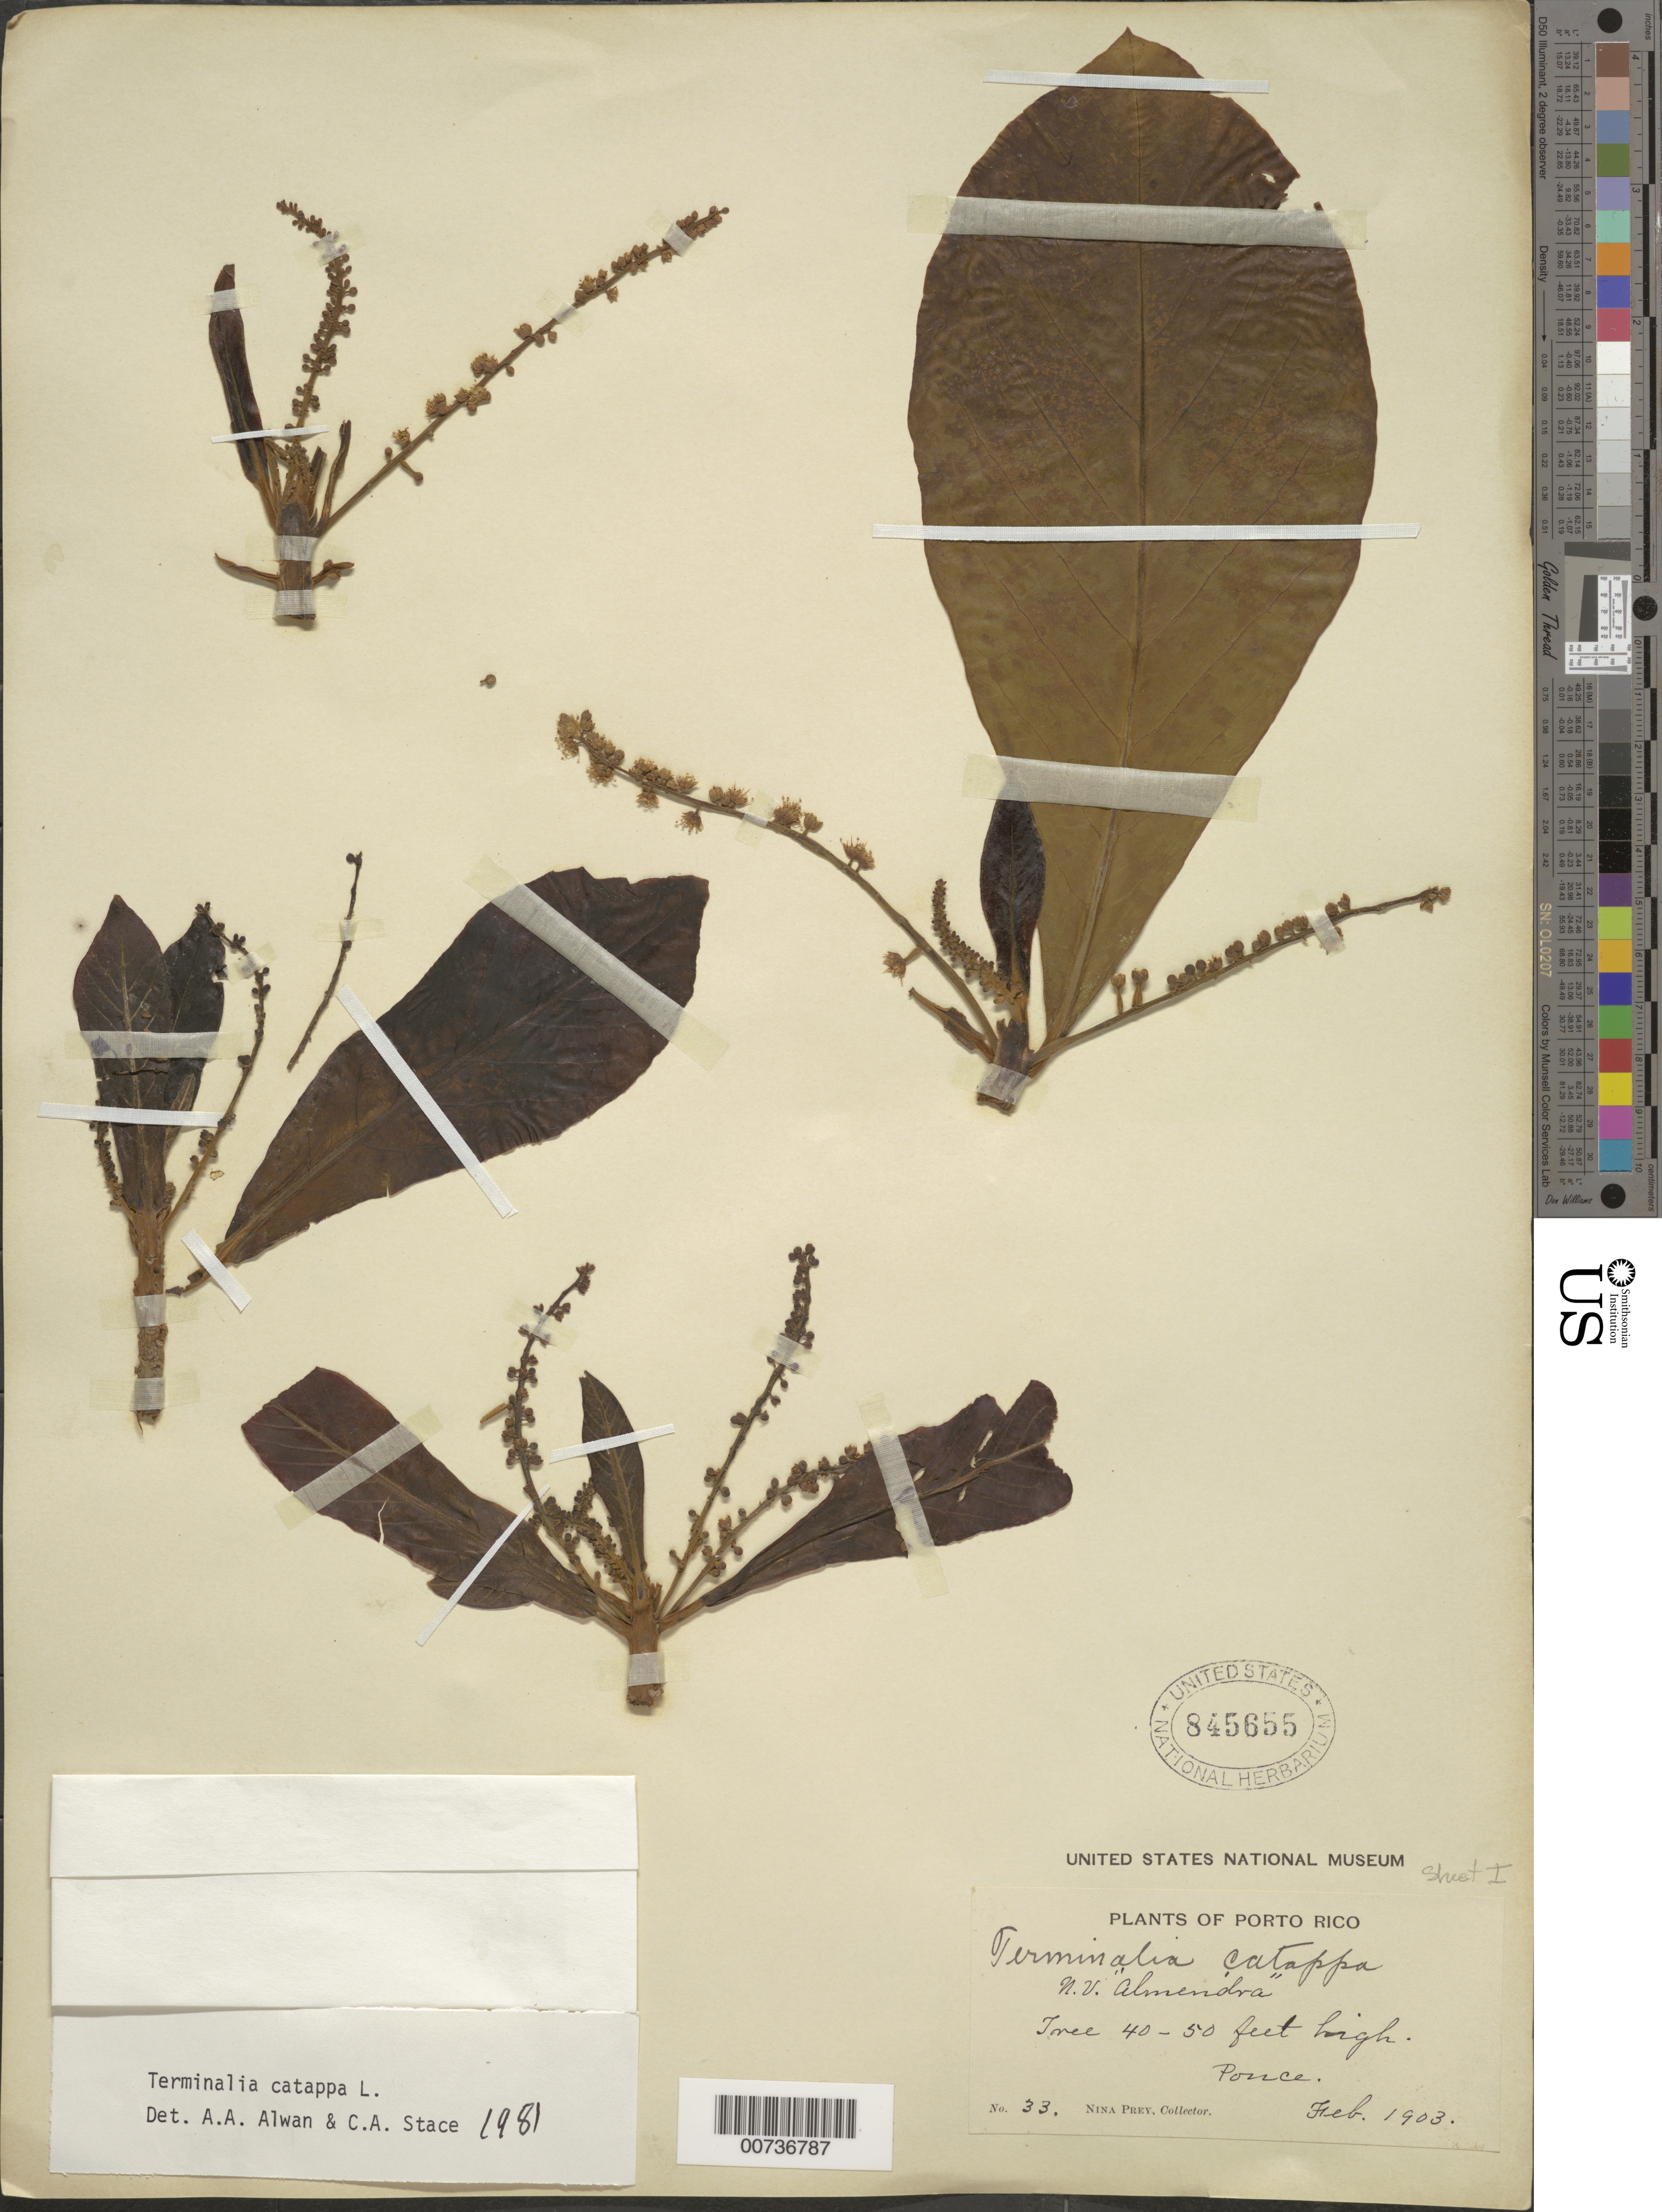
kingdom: Plantae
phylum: Tracheophyta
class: Magnoliopsida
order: Myrtales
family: Combretaceae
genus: Terminalia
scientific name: Terminalia catappa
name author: L.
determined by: Alwan, A. R.; Stace, C. A.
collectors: N. Prey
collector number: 33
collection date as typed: Feb 1903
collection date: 1903-02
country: Puerto Rico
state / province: Ponce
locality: Ponce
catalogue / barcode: US 845655